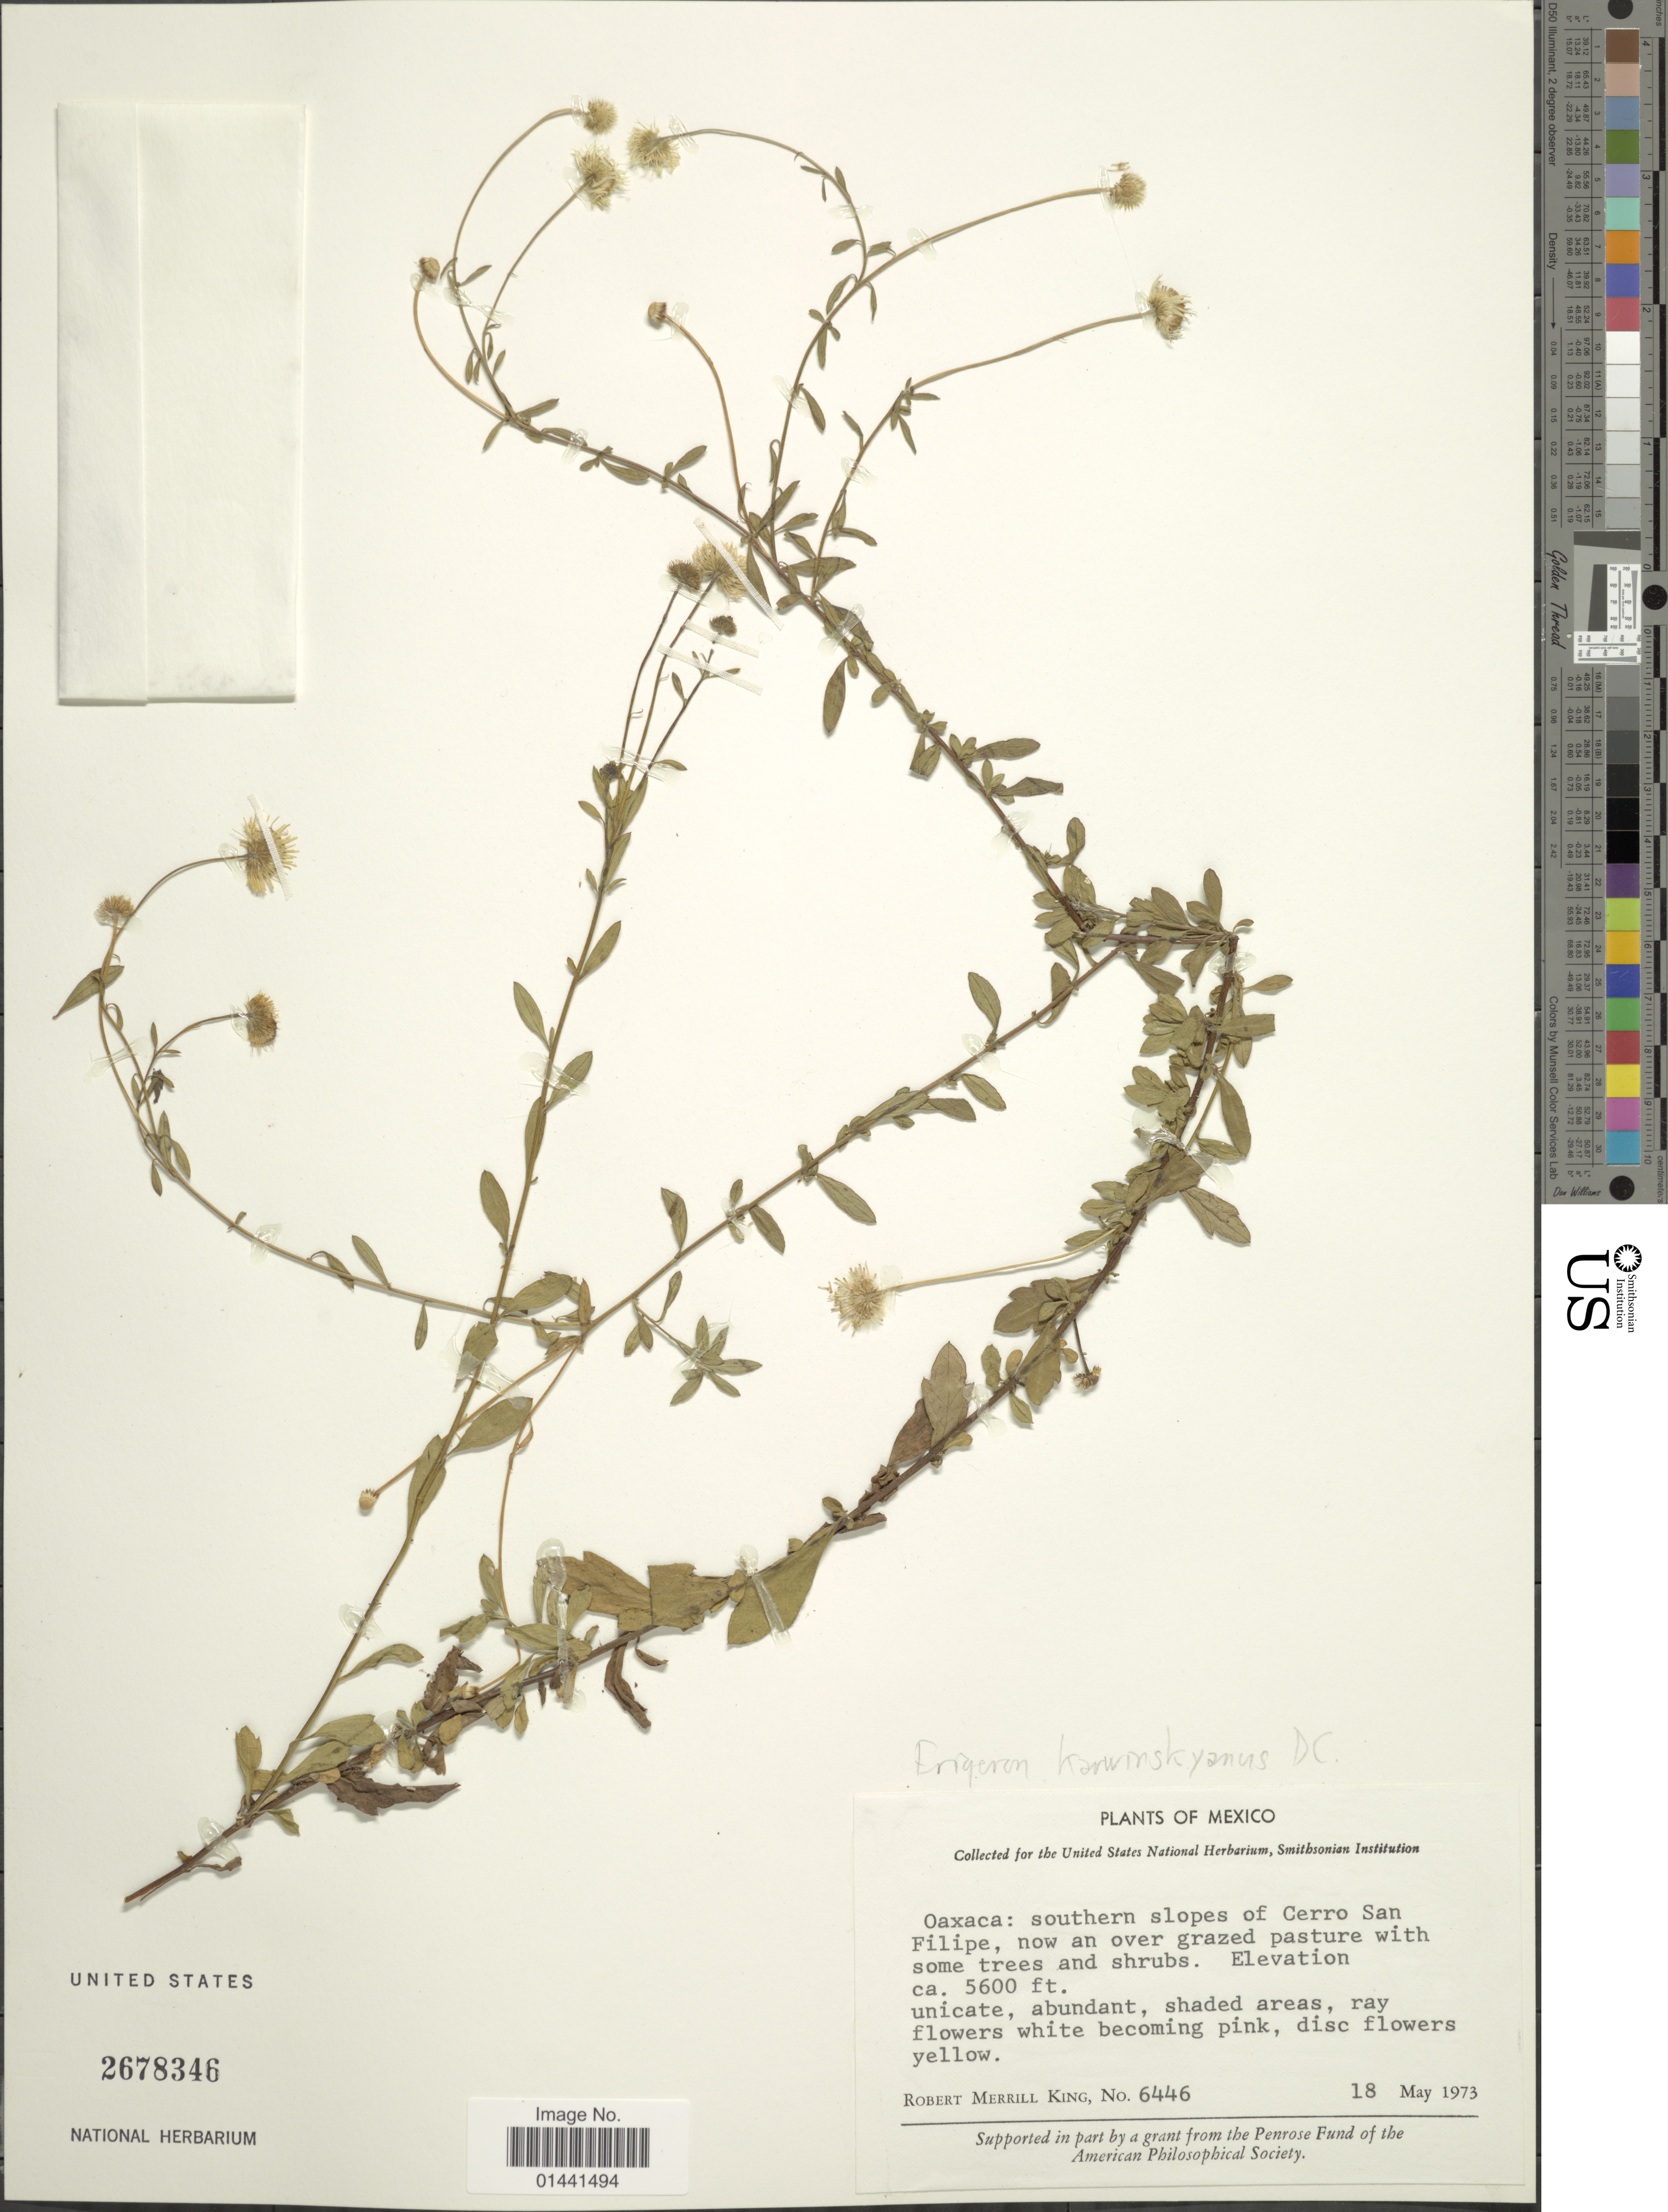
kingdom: Plantae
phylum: Tracheophyta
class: Magnoliopsida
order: Asterales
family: Asteraceae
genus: Erigeron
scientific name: Erigeron karvinskianus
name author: DC.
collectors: R. M. King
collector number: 6446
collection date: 1973-05-18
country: Mexico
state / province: Oaxaca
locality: Southern slopes of Cerro San Filipe, now an over grazed pasture with some trees and shrubs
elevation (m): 1707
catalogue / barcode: US 2678346